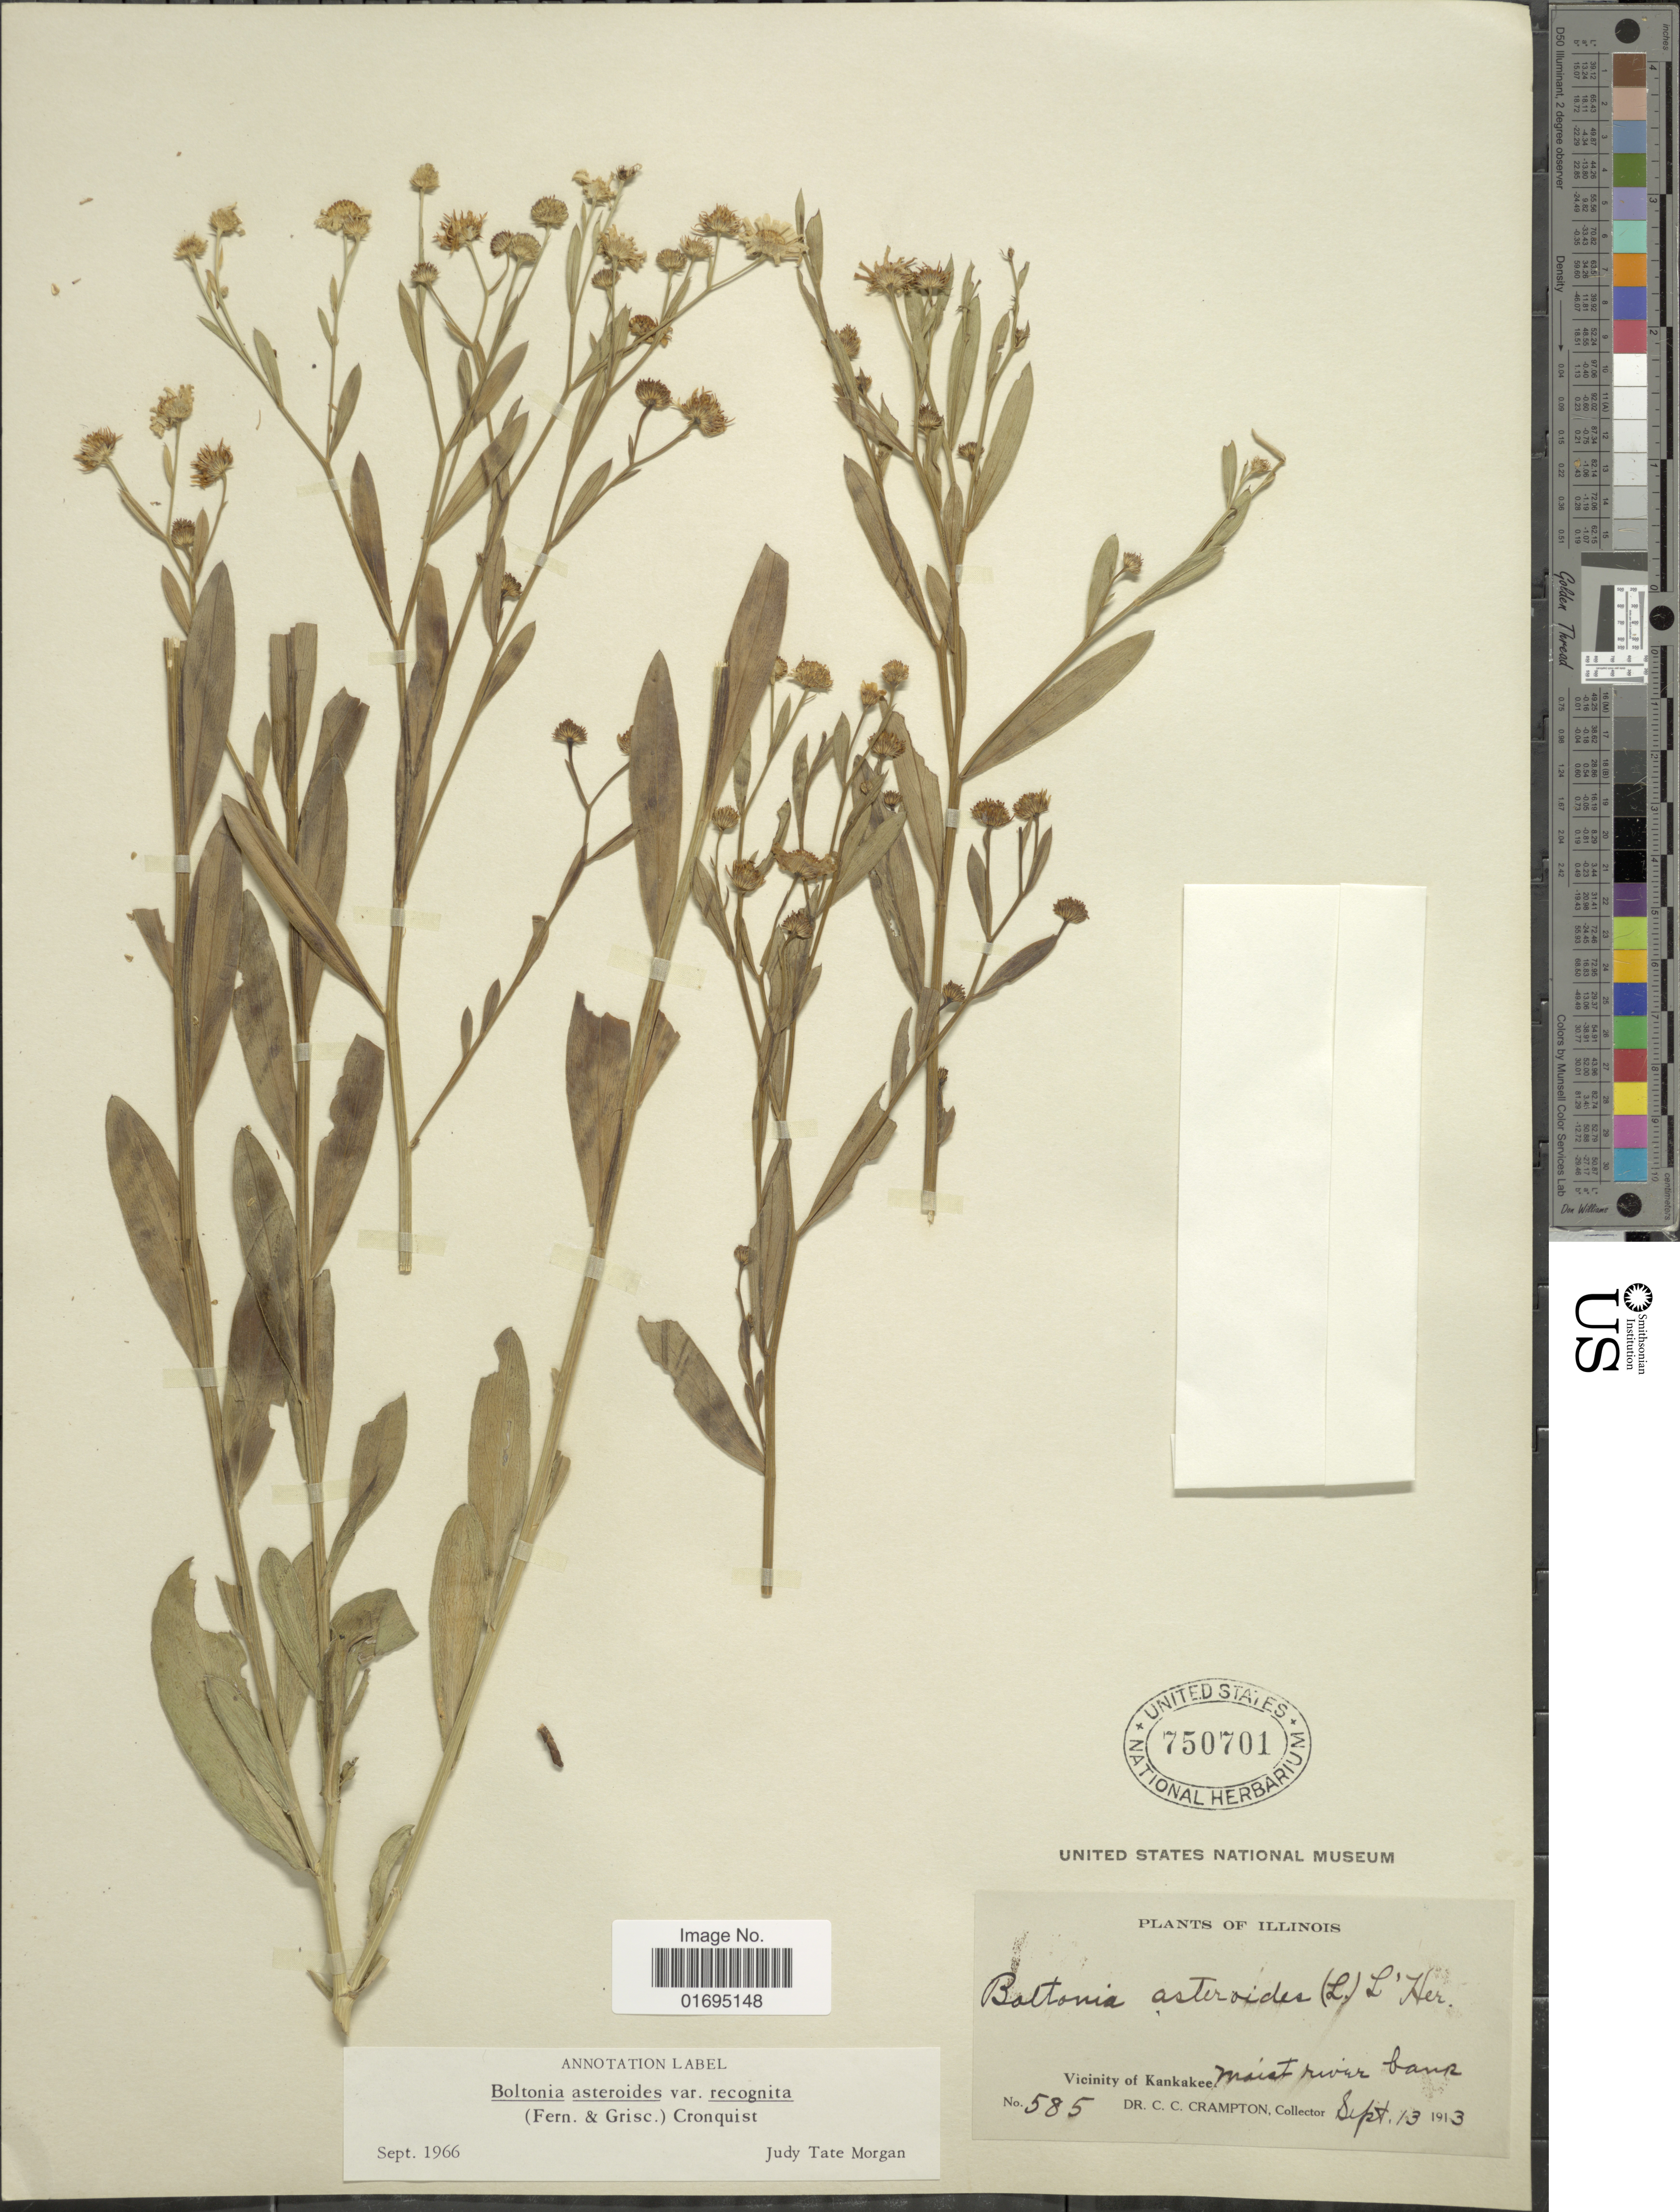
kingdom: Plantae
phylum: Tracheophyta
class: Magnoliopsida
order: Asterales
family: Asteraceae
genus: Boltonia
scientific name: Boltonia asteroides var. recognita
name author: (Fernald & Griscom) Cronq.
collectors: C. Crampton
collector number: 585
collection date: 1913-09-13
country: United States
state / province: Illinois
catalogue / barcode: US 750701